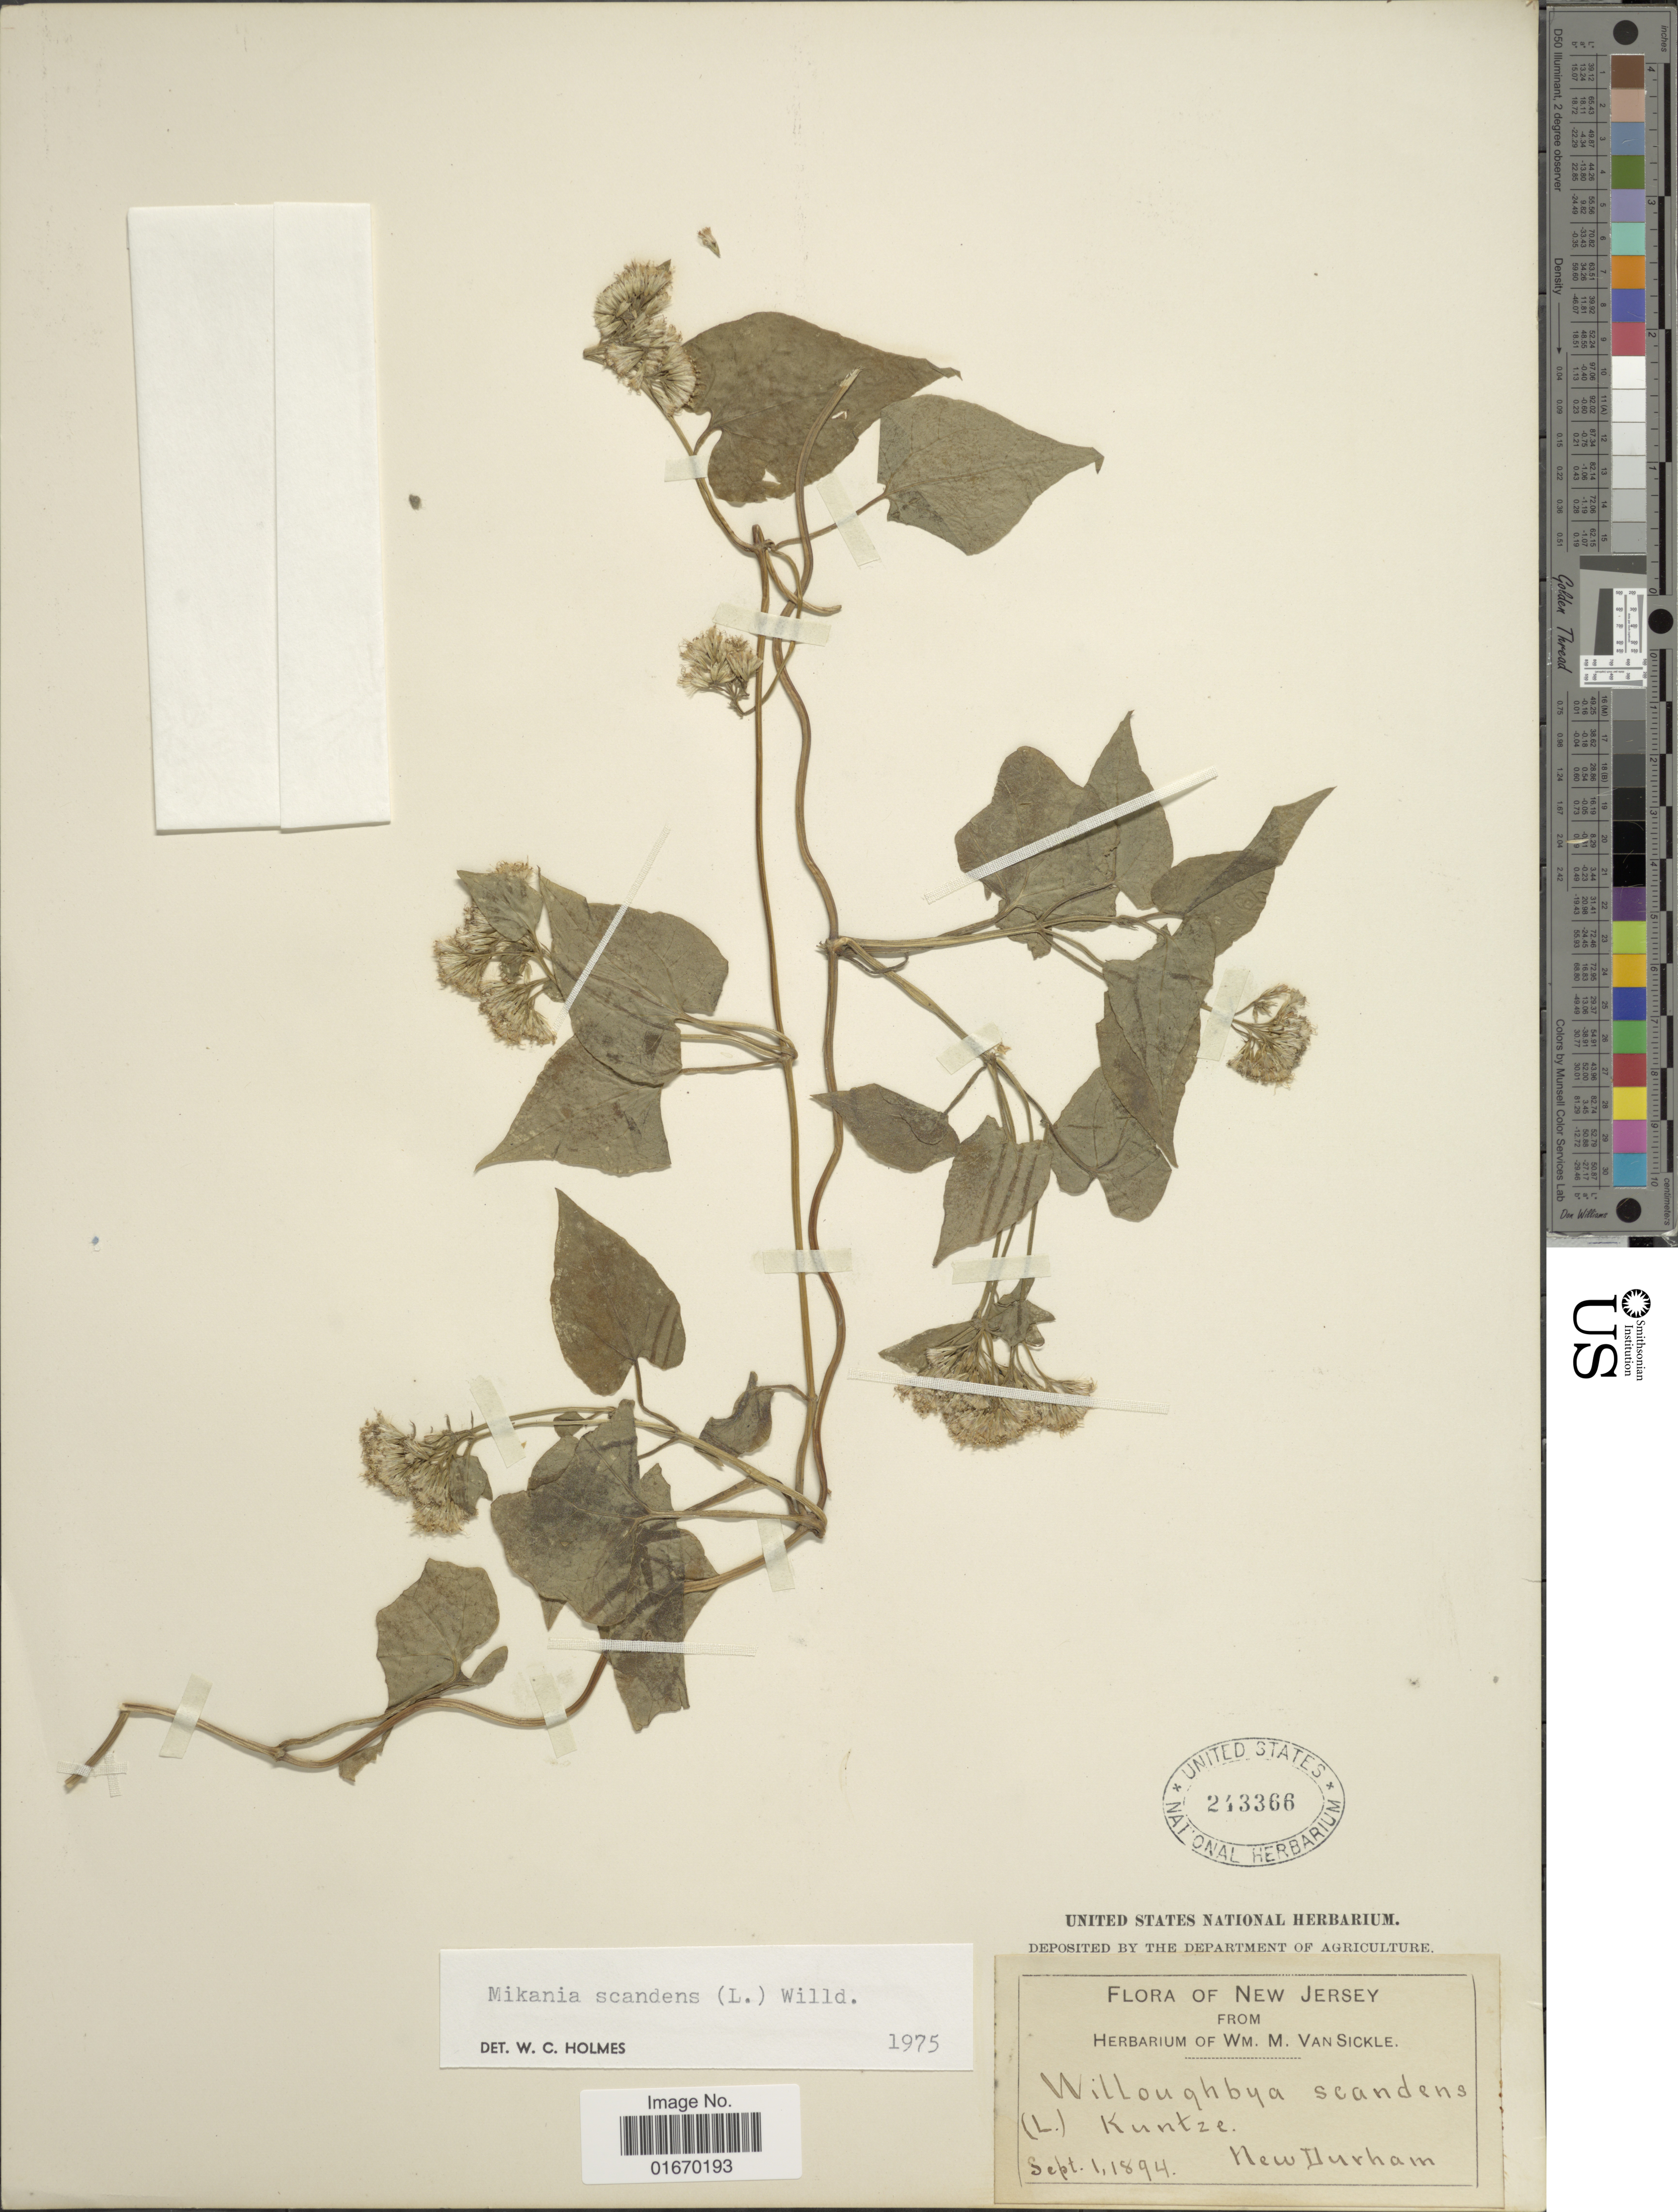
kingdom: Plantae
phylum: Tracheophyta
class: Magnoliopsida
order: Asterales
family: Asteraceae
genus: Mikania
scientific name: Mikania scandens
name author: (L.) Willd.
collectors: ex herb. Wm. M. Van Sickle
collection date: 1894-09-01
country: United States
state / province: New Jersey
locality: New Durham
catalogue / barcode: US 243366